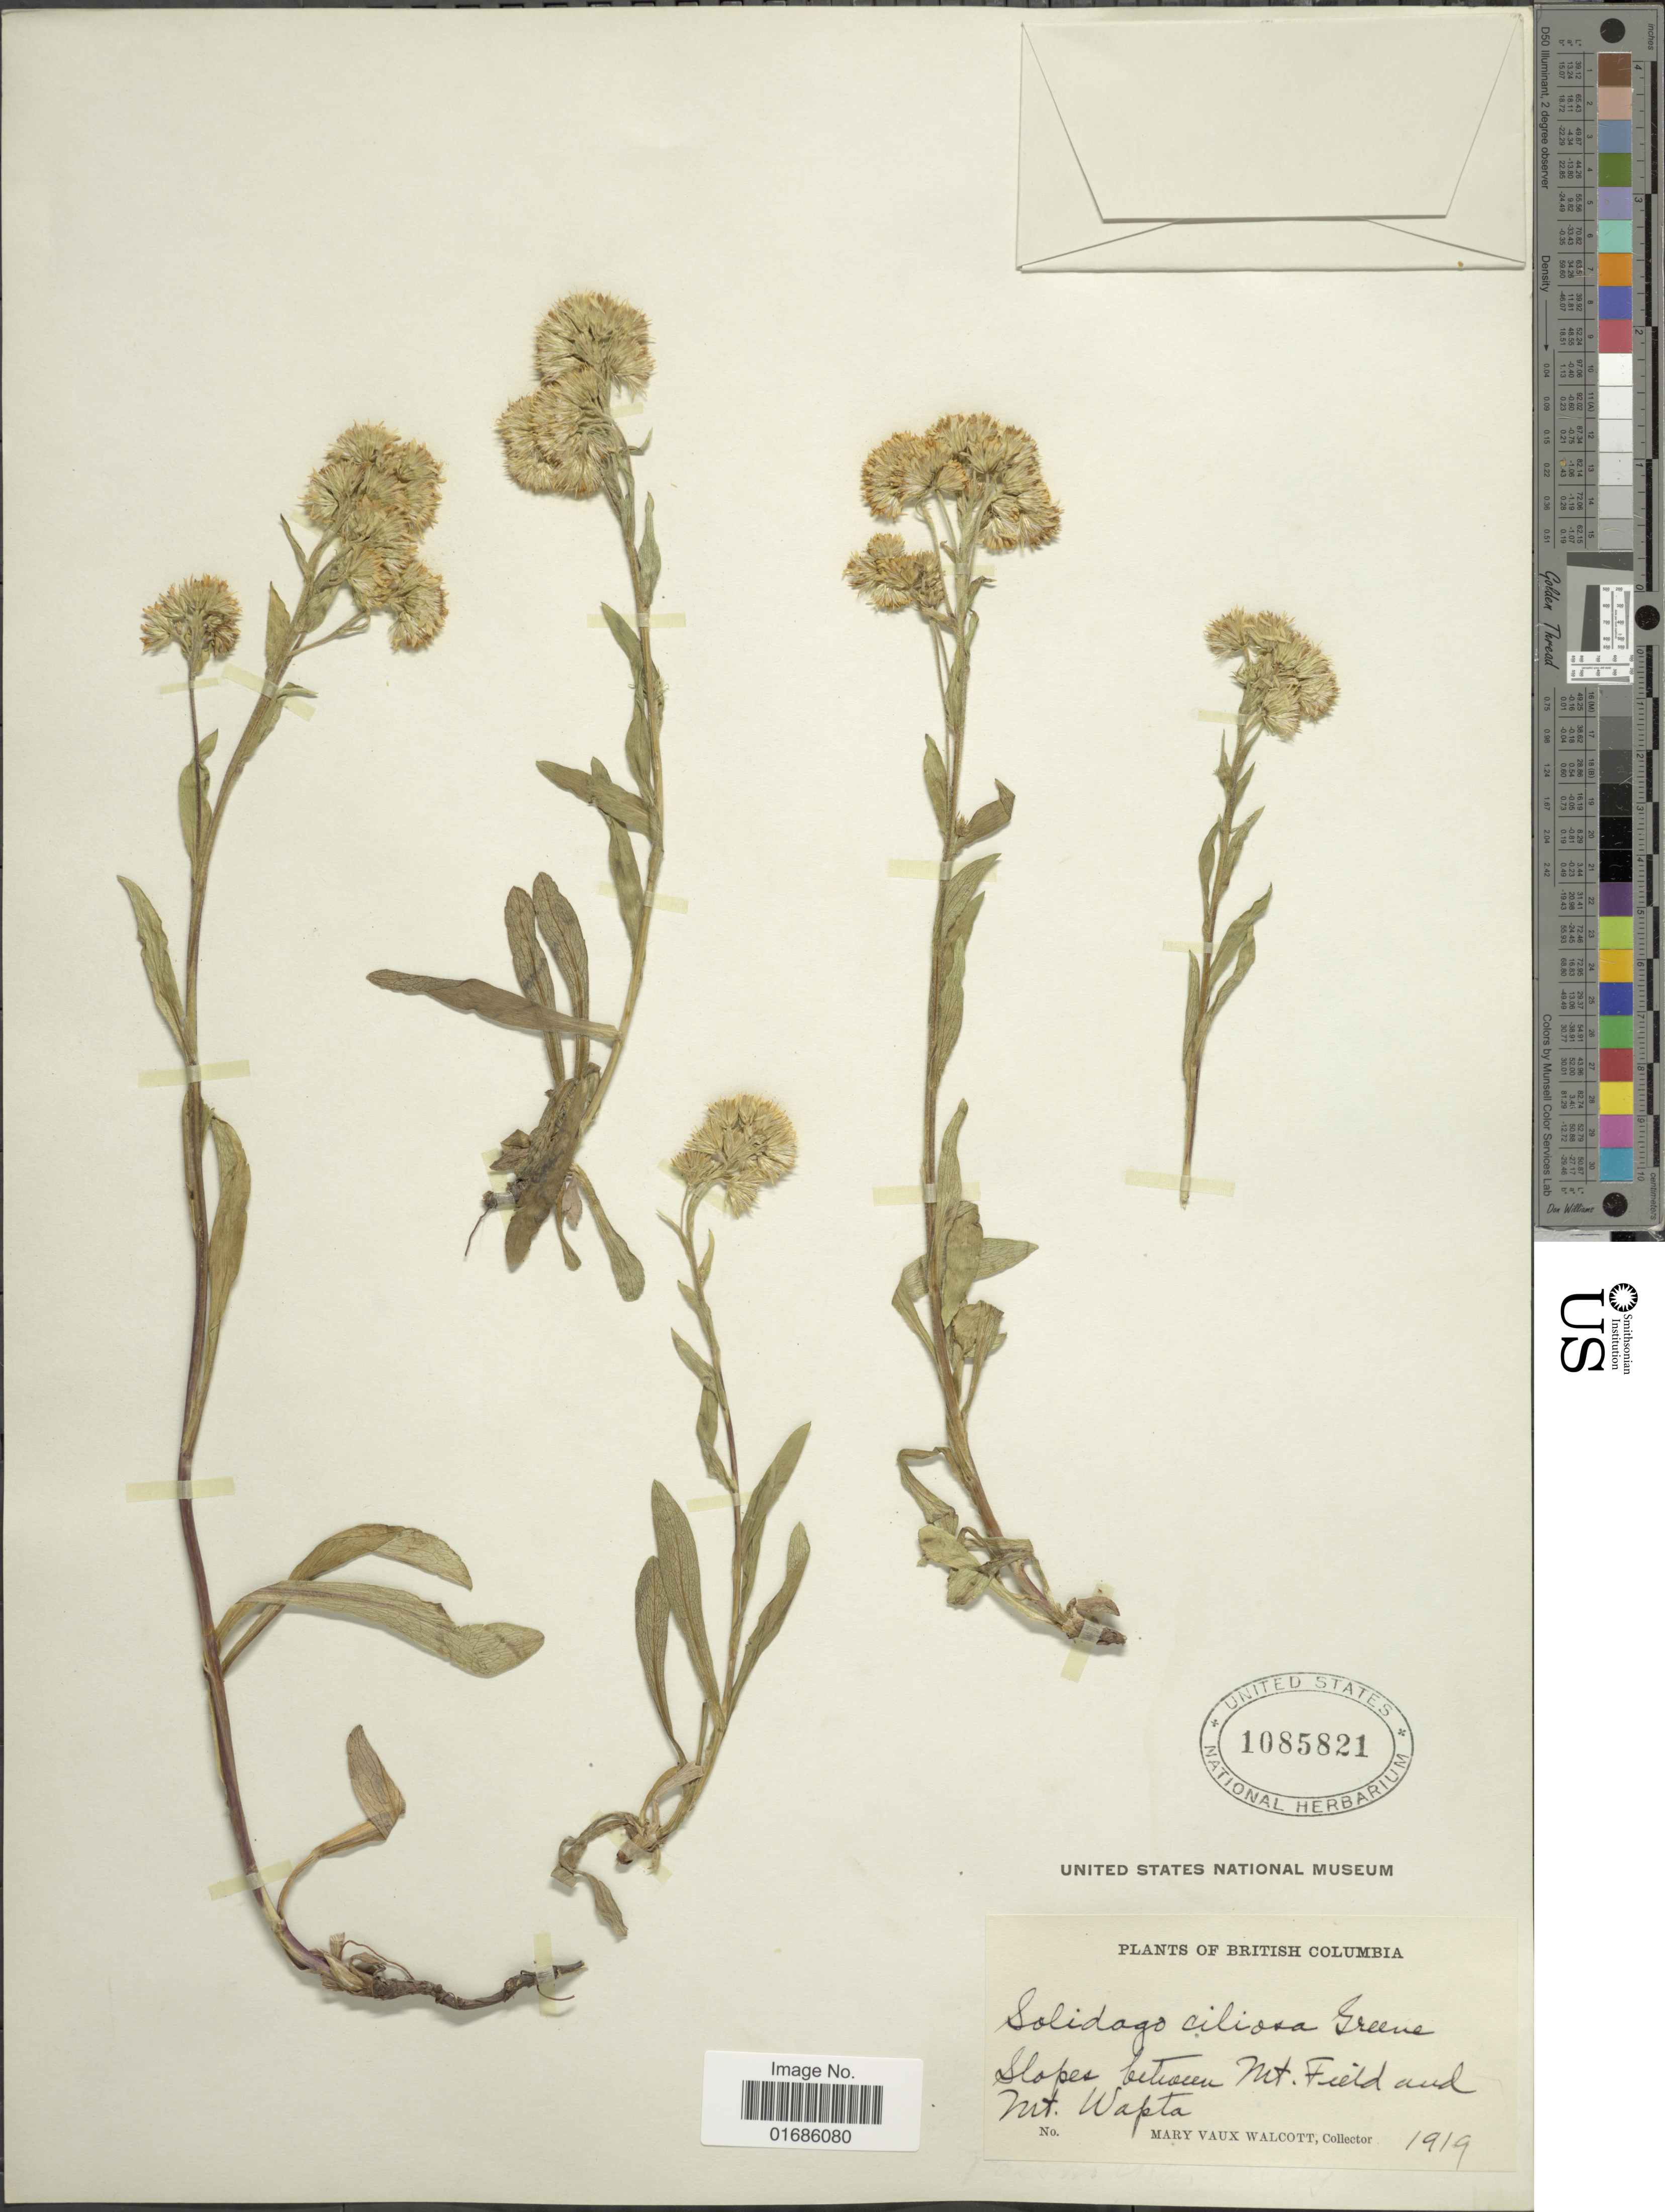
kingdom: Plantae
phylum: Tracheophyta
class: Magnoliopsida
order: Asterales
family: Asteraceae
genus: Solidago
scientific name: Solidago ciliosa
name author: Greene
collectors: M. Walcott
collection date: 1919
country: Canada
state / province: British Columbia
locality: Slopes between Mt. Field and Mt. Wapta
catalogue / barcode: US 1085821